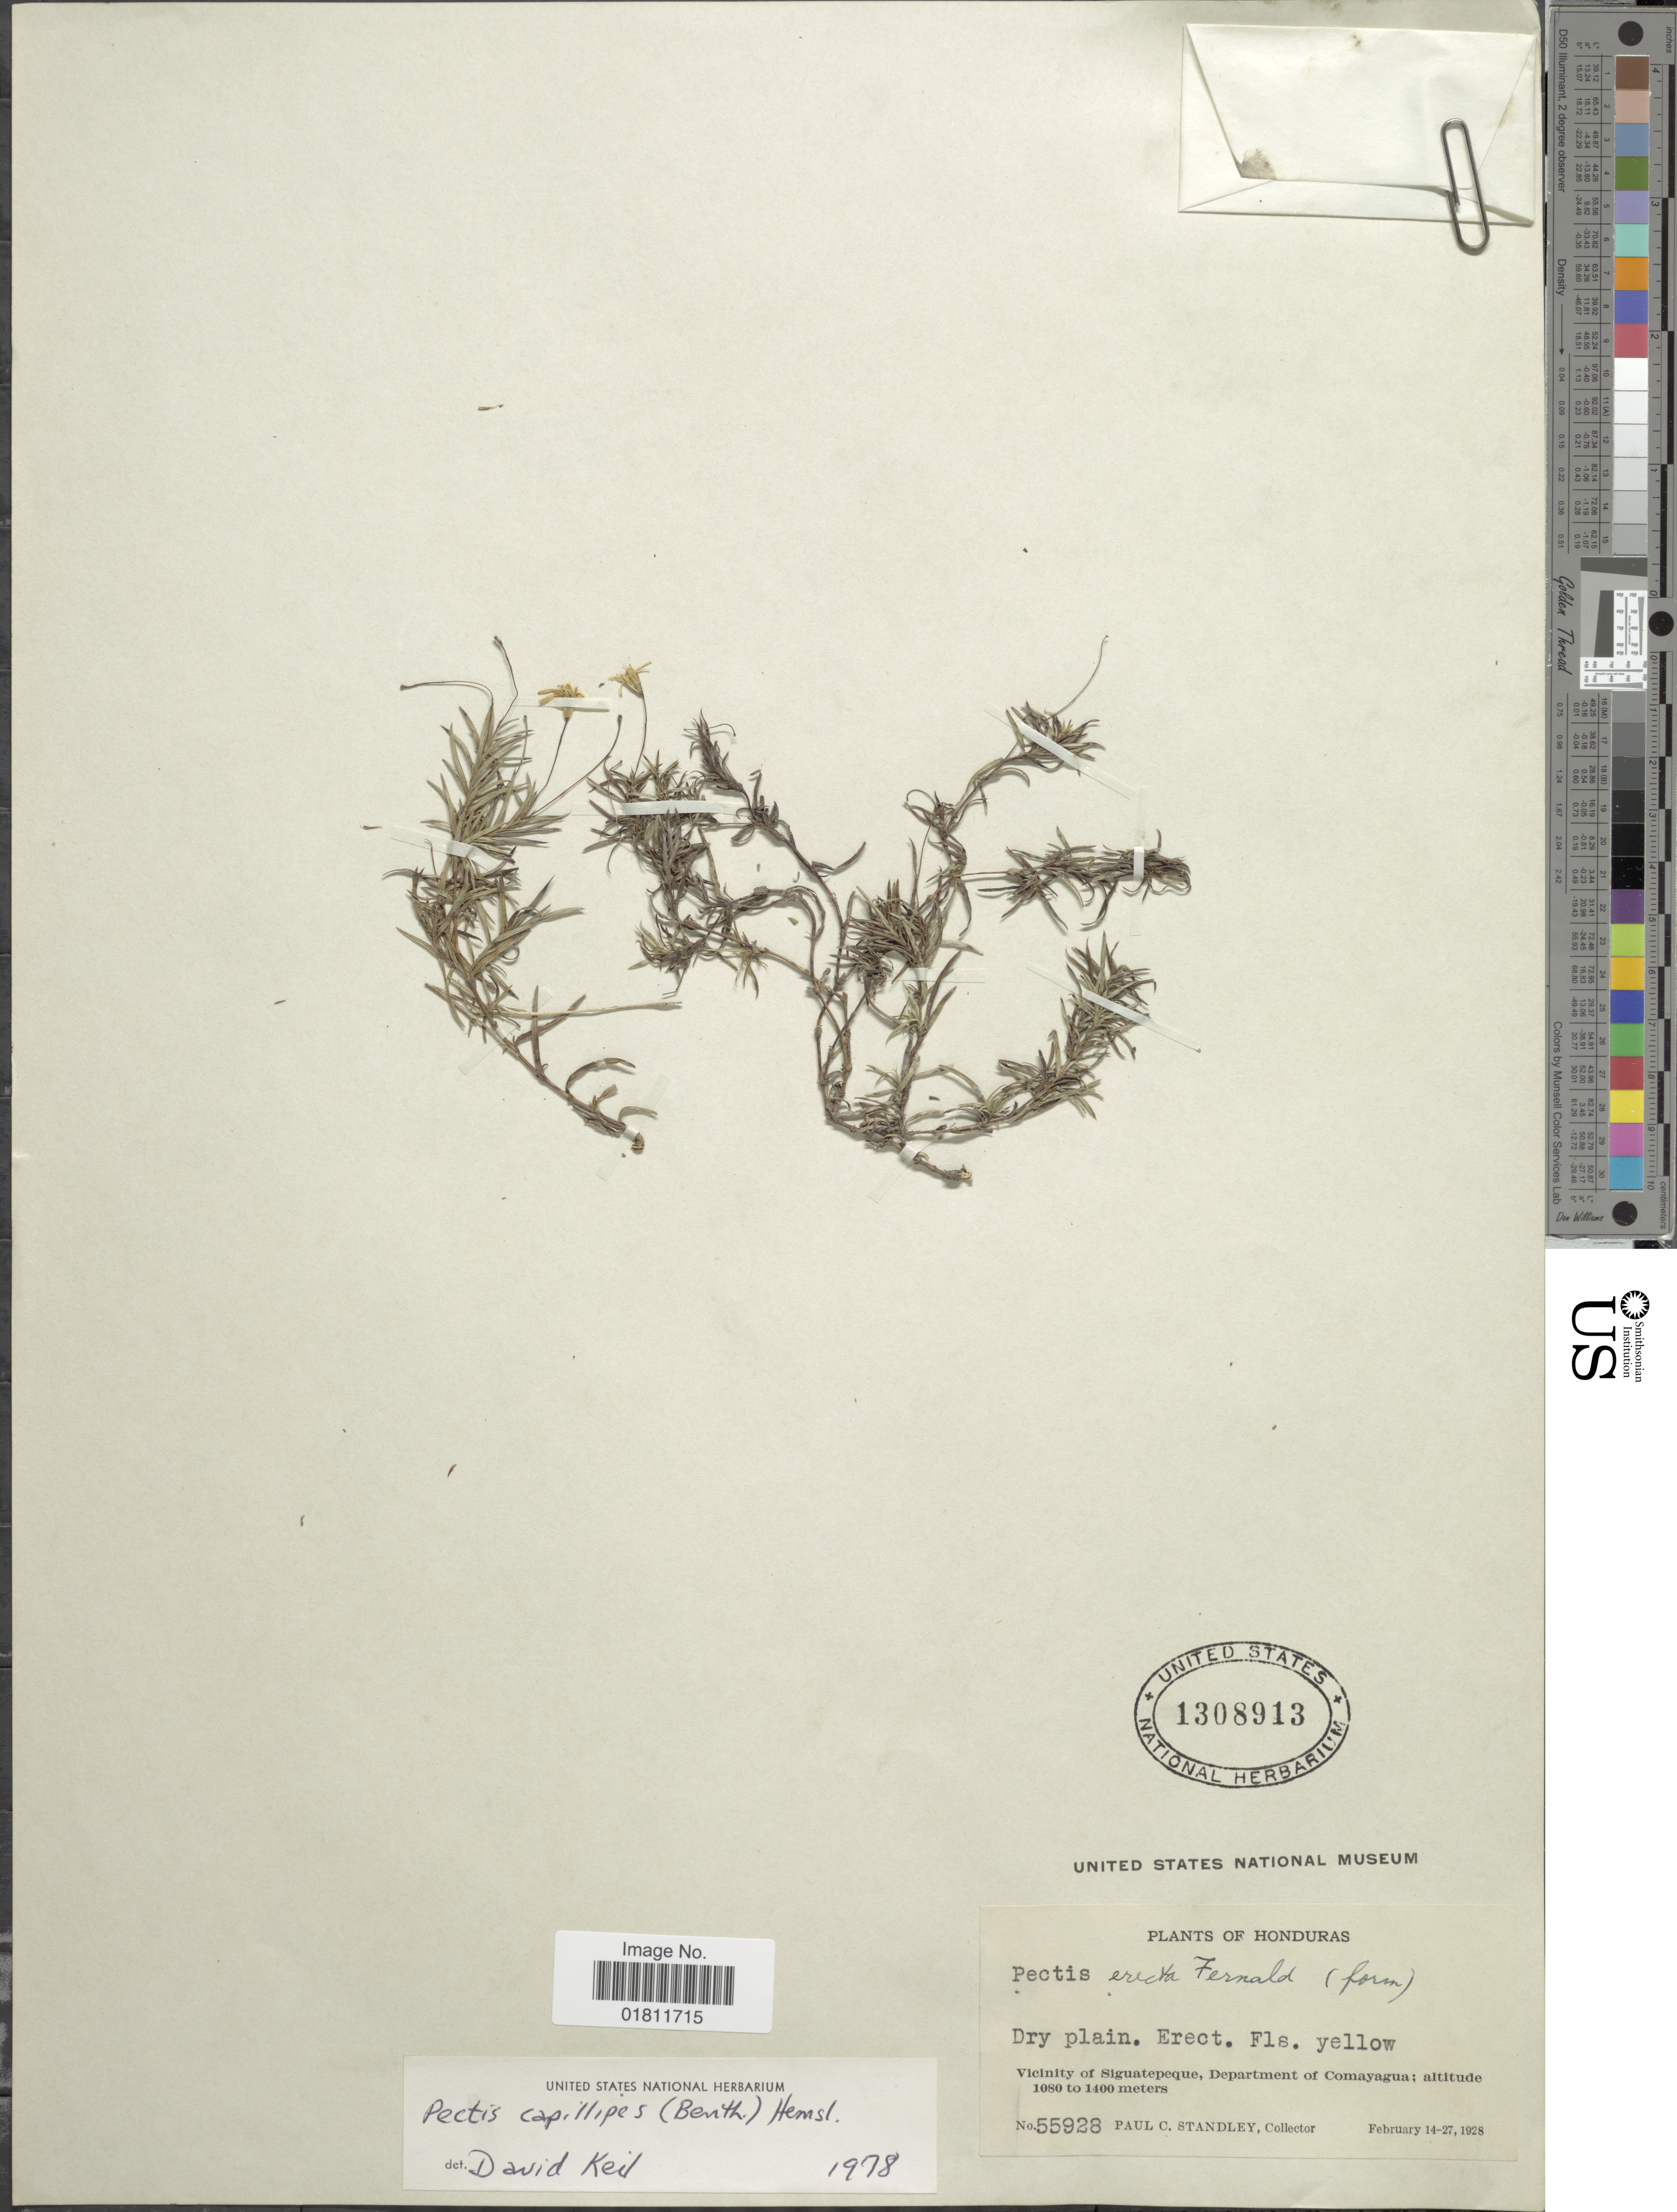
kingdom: Plantae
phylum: Tracheophyta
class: Magnoliopsida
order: Asterales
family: Asteraceae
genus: Pectis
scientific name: Pectis capillipes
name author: (Benth.) Hemsl.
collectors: P. C. Standley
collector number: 55928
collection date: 1928-02-14/1928-02-27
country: Honduras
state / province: Comayagua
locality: Vicinity of Siguatepeque, Department of Comayagua.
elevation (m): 1080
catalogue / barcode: US 1308913